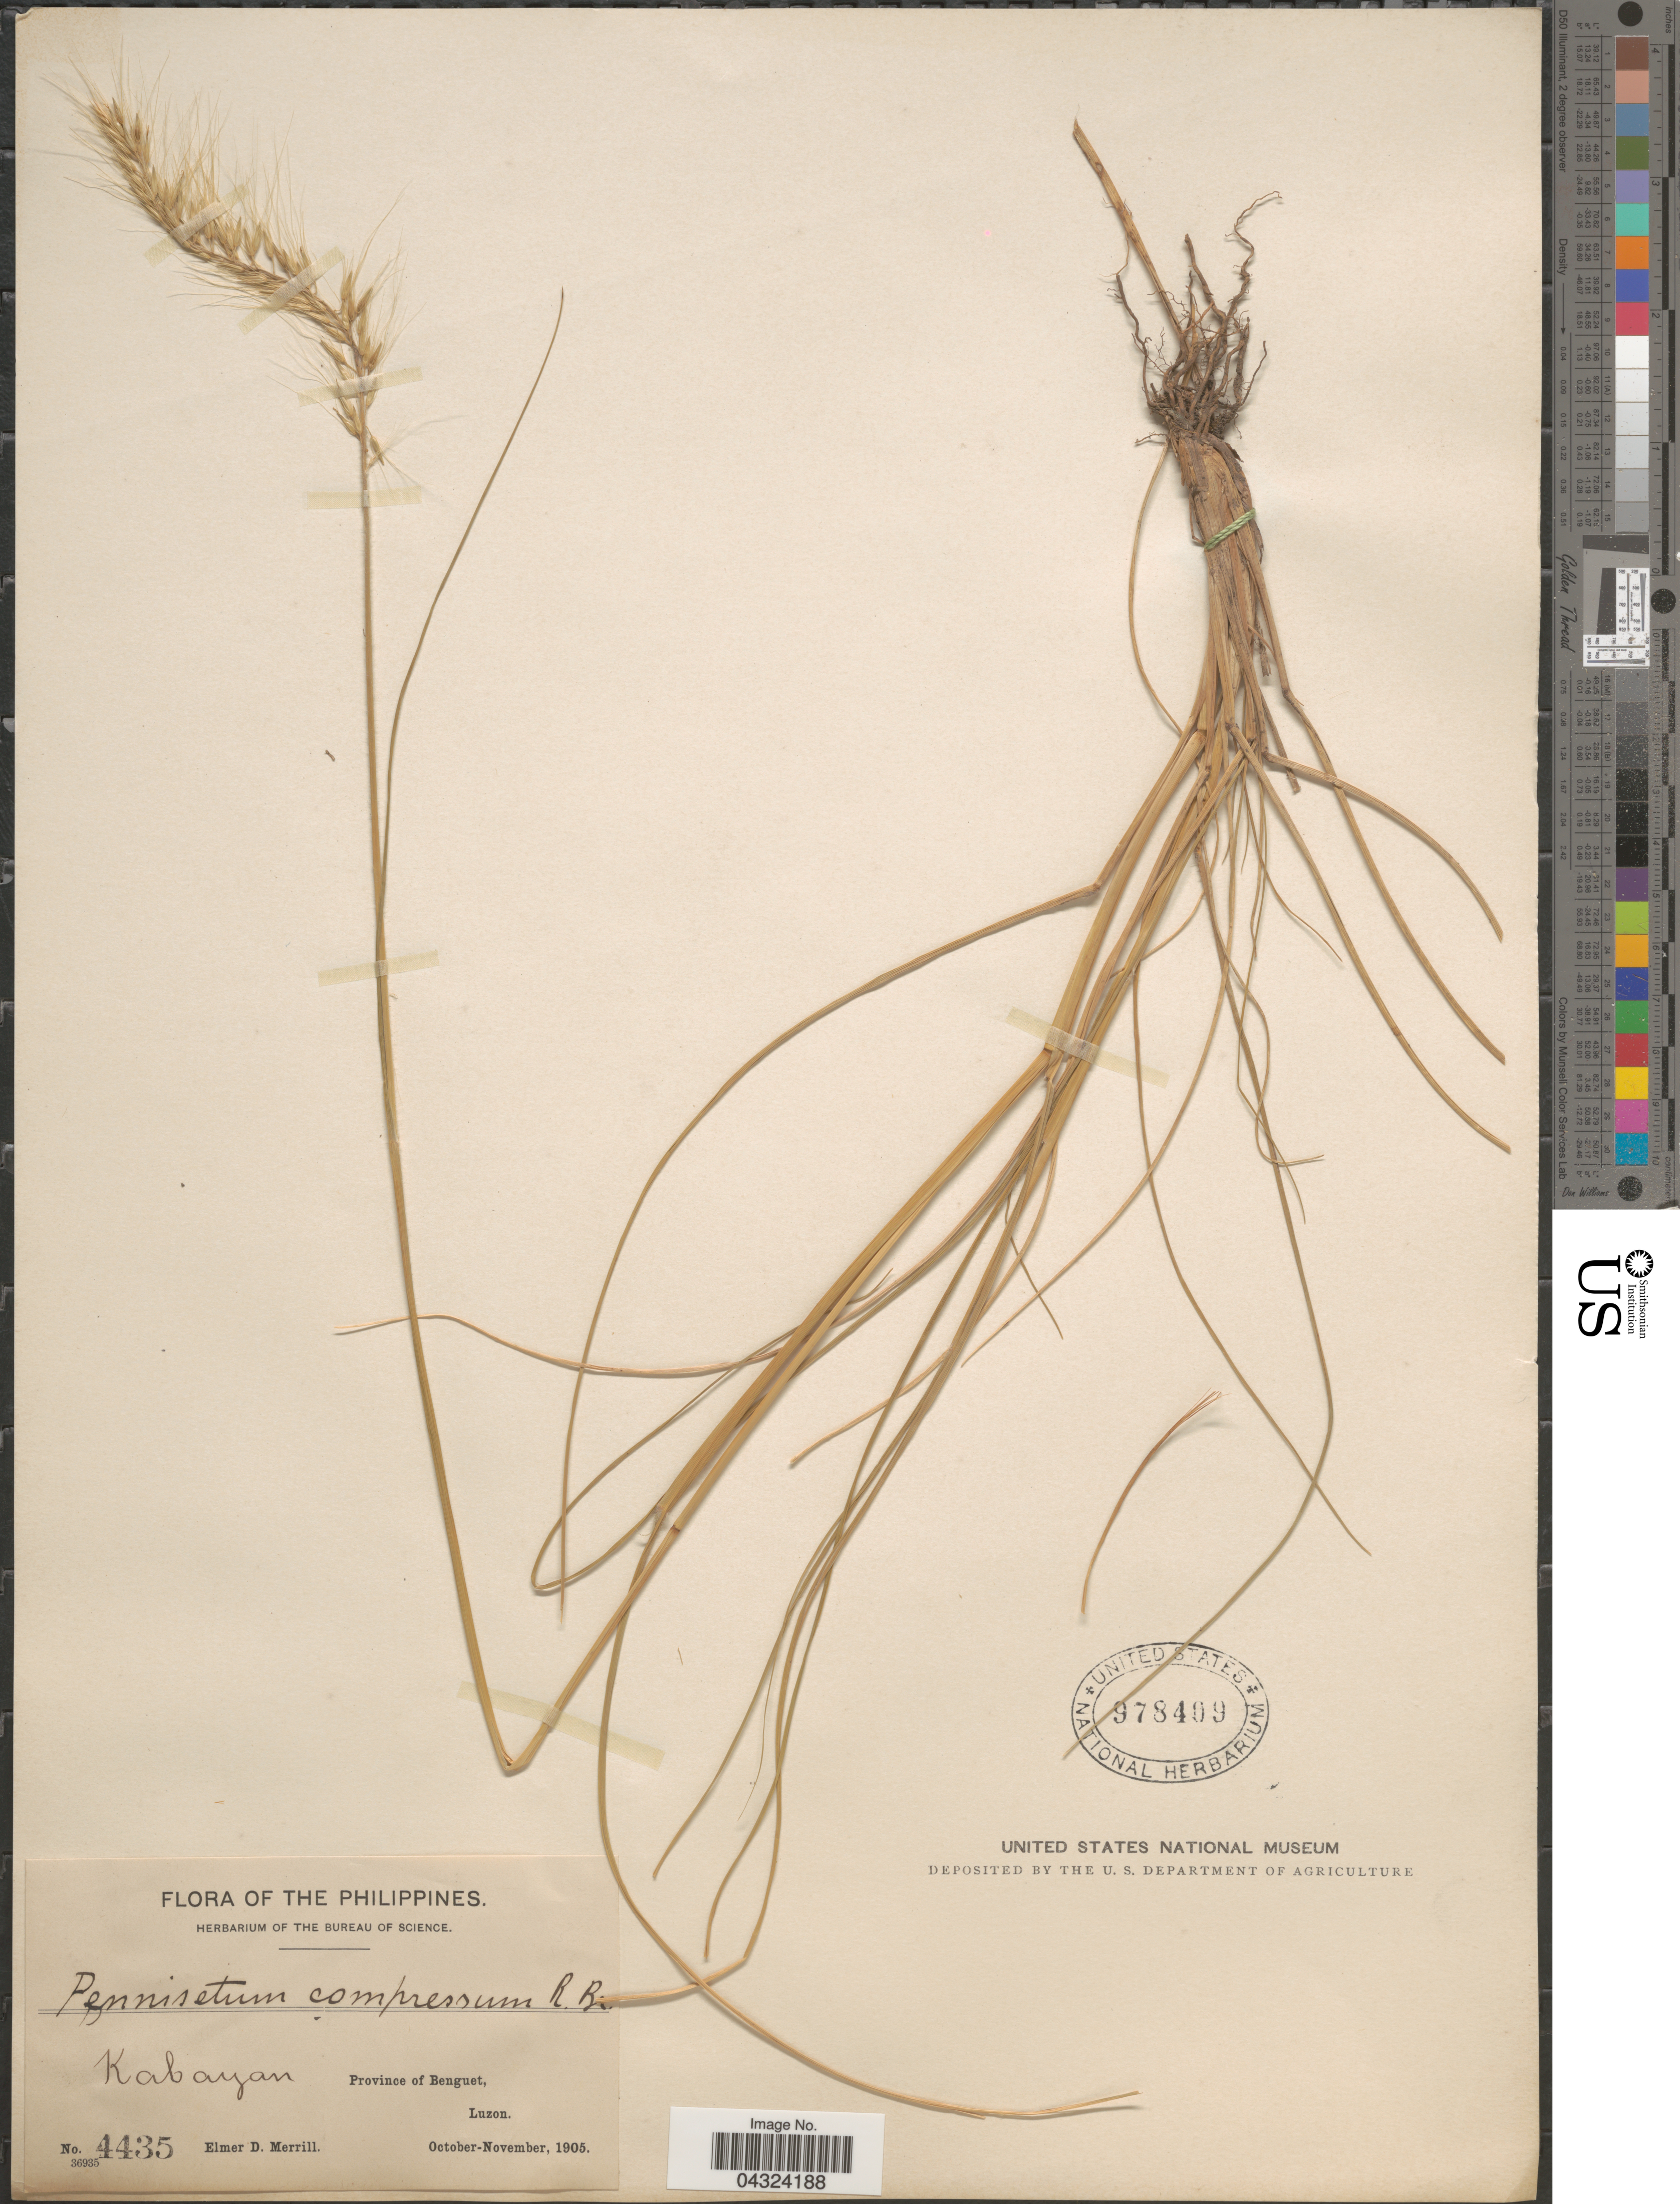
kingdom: Plantae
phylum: Tracheophyta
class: Liliopsida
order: Poales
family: Poaceae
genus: Cenchrus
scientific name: Cenchrus purpurascens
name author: Thunb.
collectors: E. D. Merrill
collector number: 4435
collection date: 1905-10/1905-11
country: Philippines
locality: Kabayan. Province of Benguet, Luzon.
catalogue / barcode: US 978409